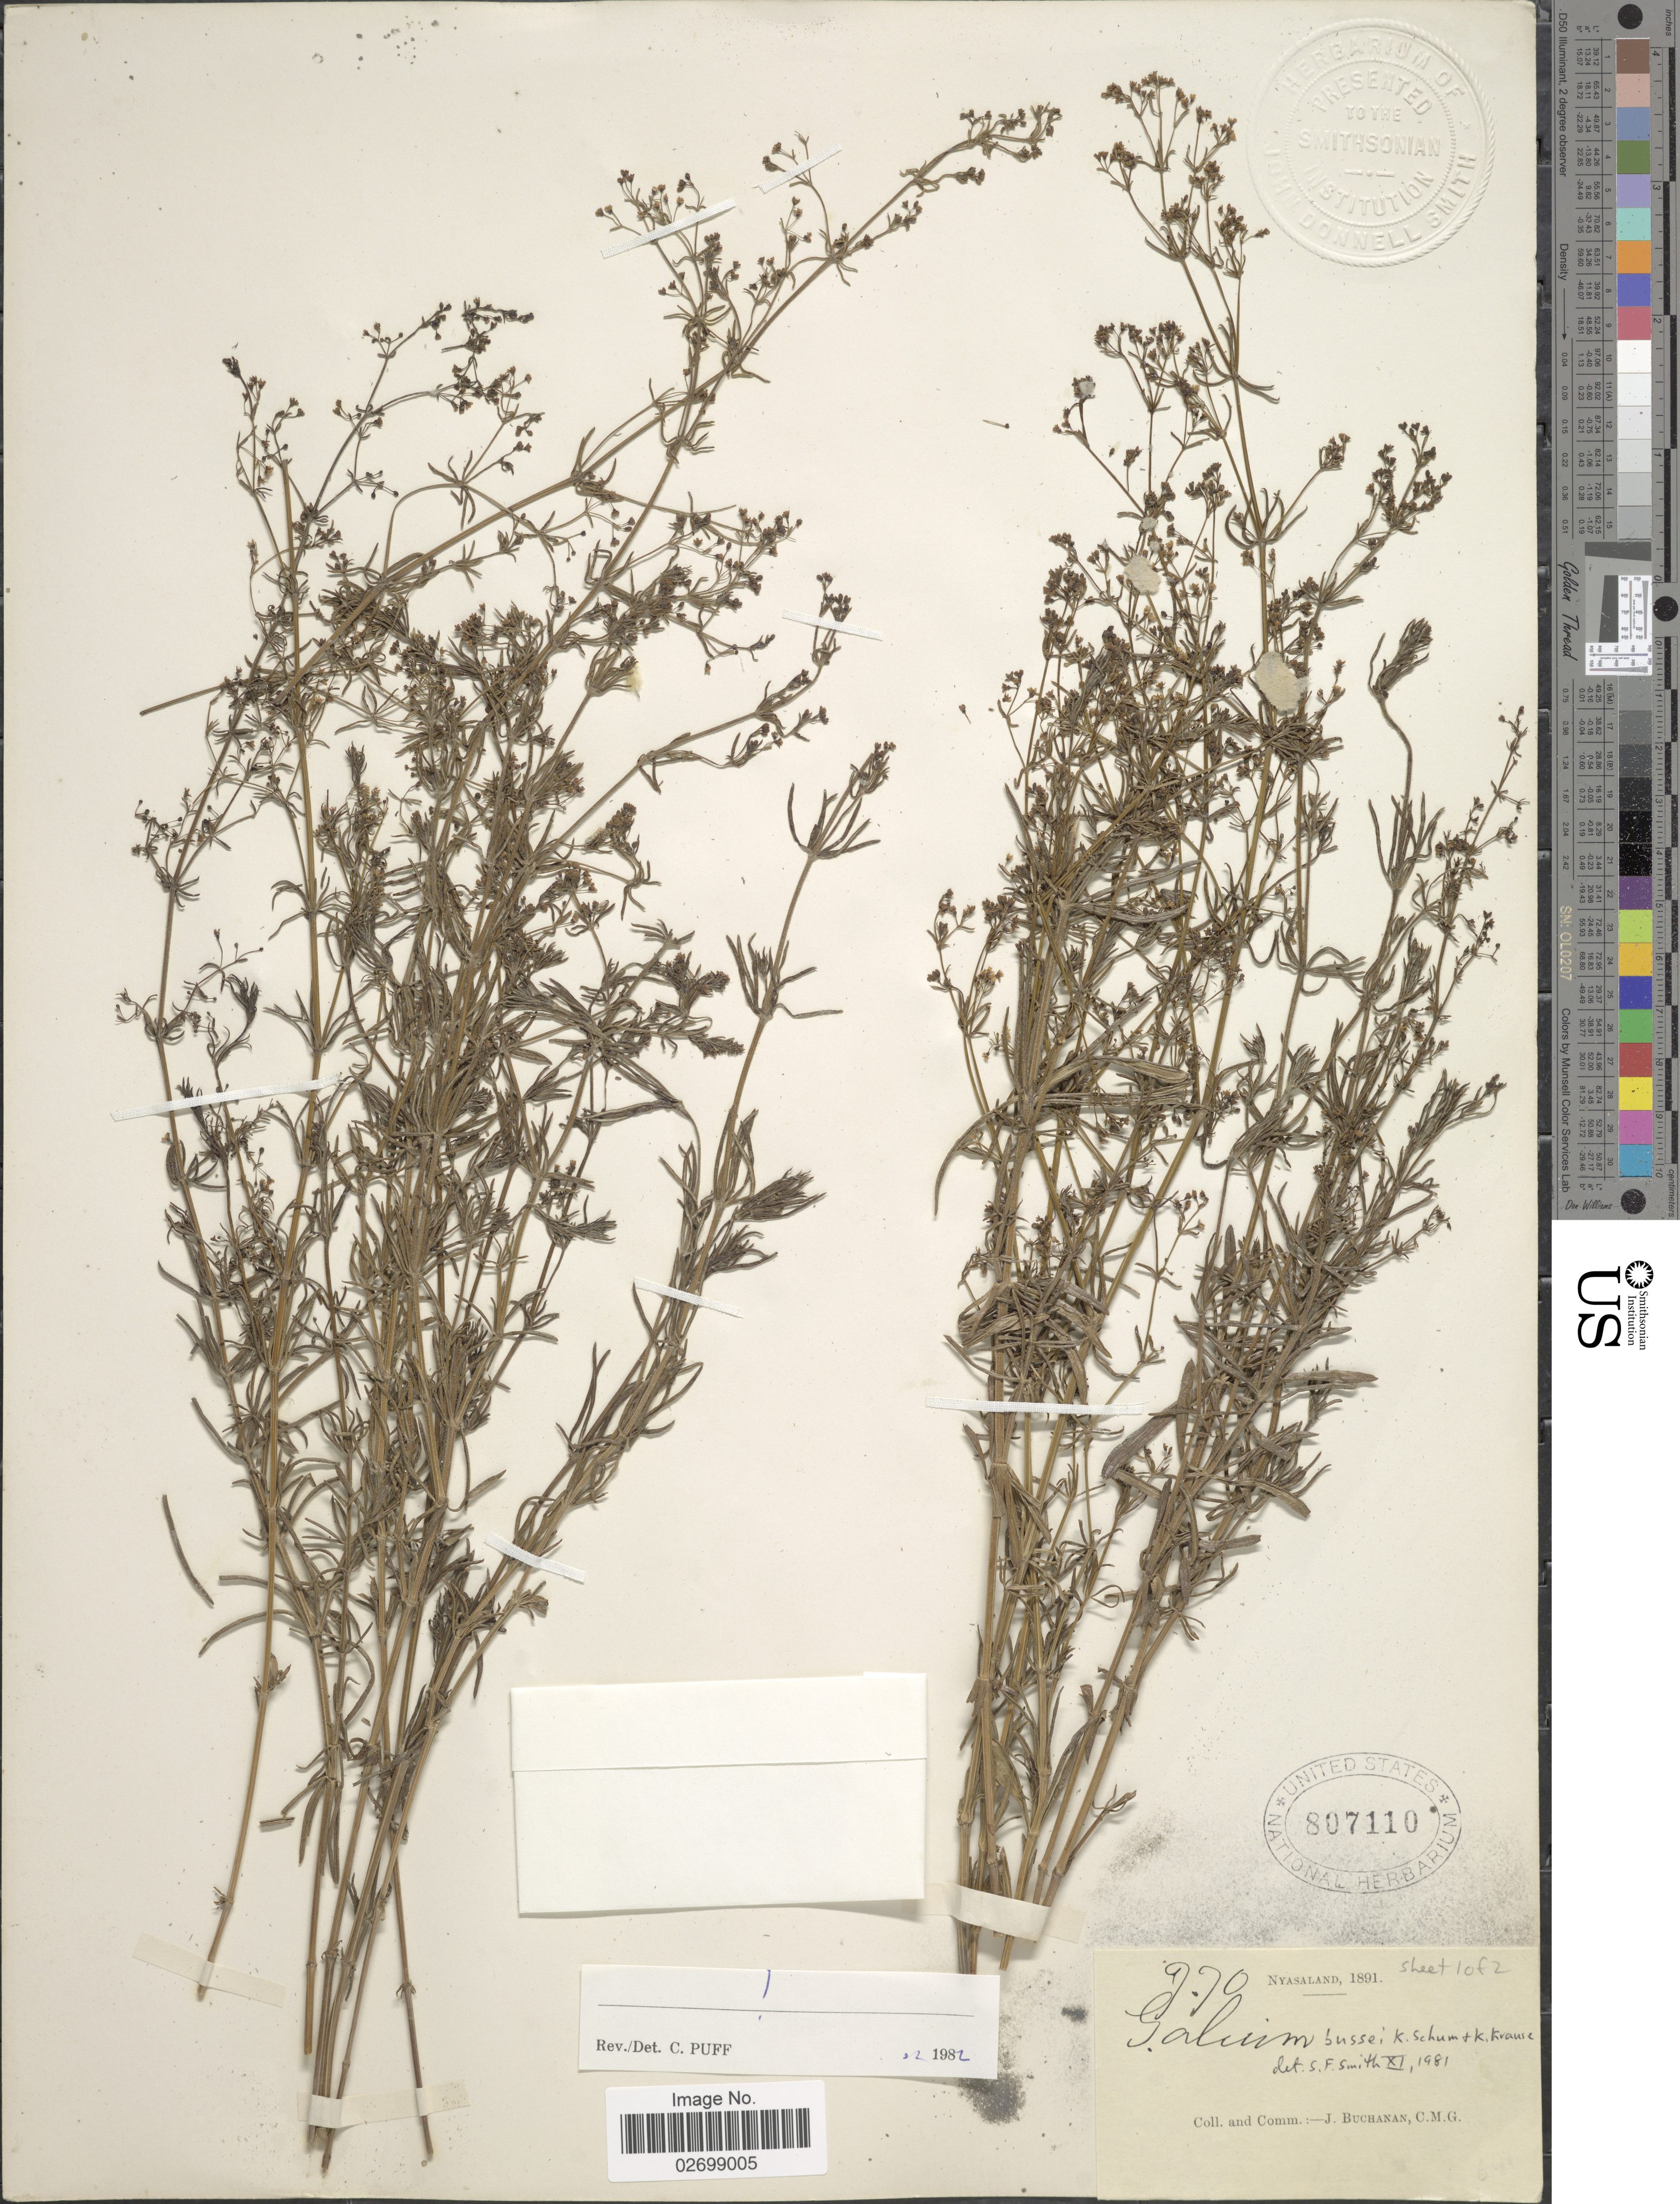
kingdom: Plantae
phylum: Tracheophyta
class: Magnoliopsida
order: Gentianales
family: Rubiaceae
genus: Galium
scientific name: Galium bussei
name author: K. Schum. & K. Krause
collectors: J. Buchanan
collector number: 770*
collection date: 1891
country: Malawi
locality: Nyasaland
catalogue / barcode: US 807110